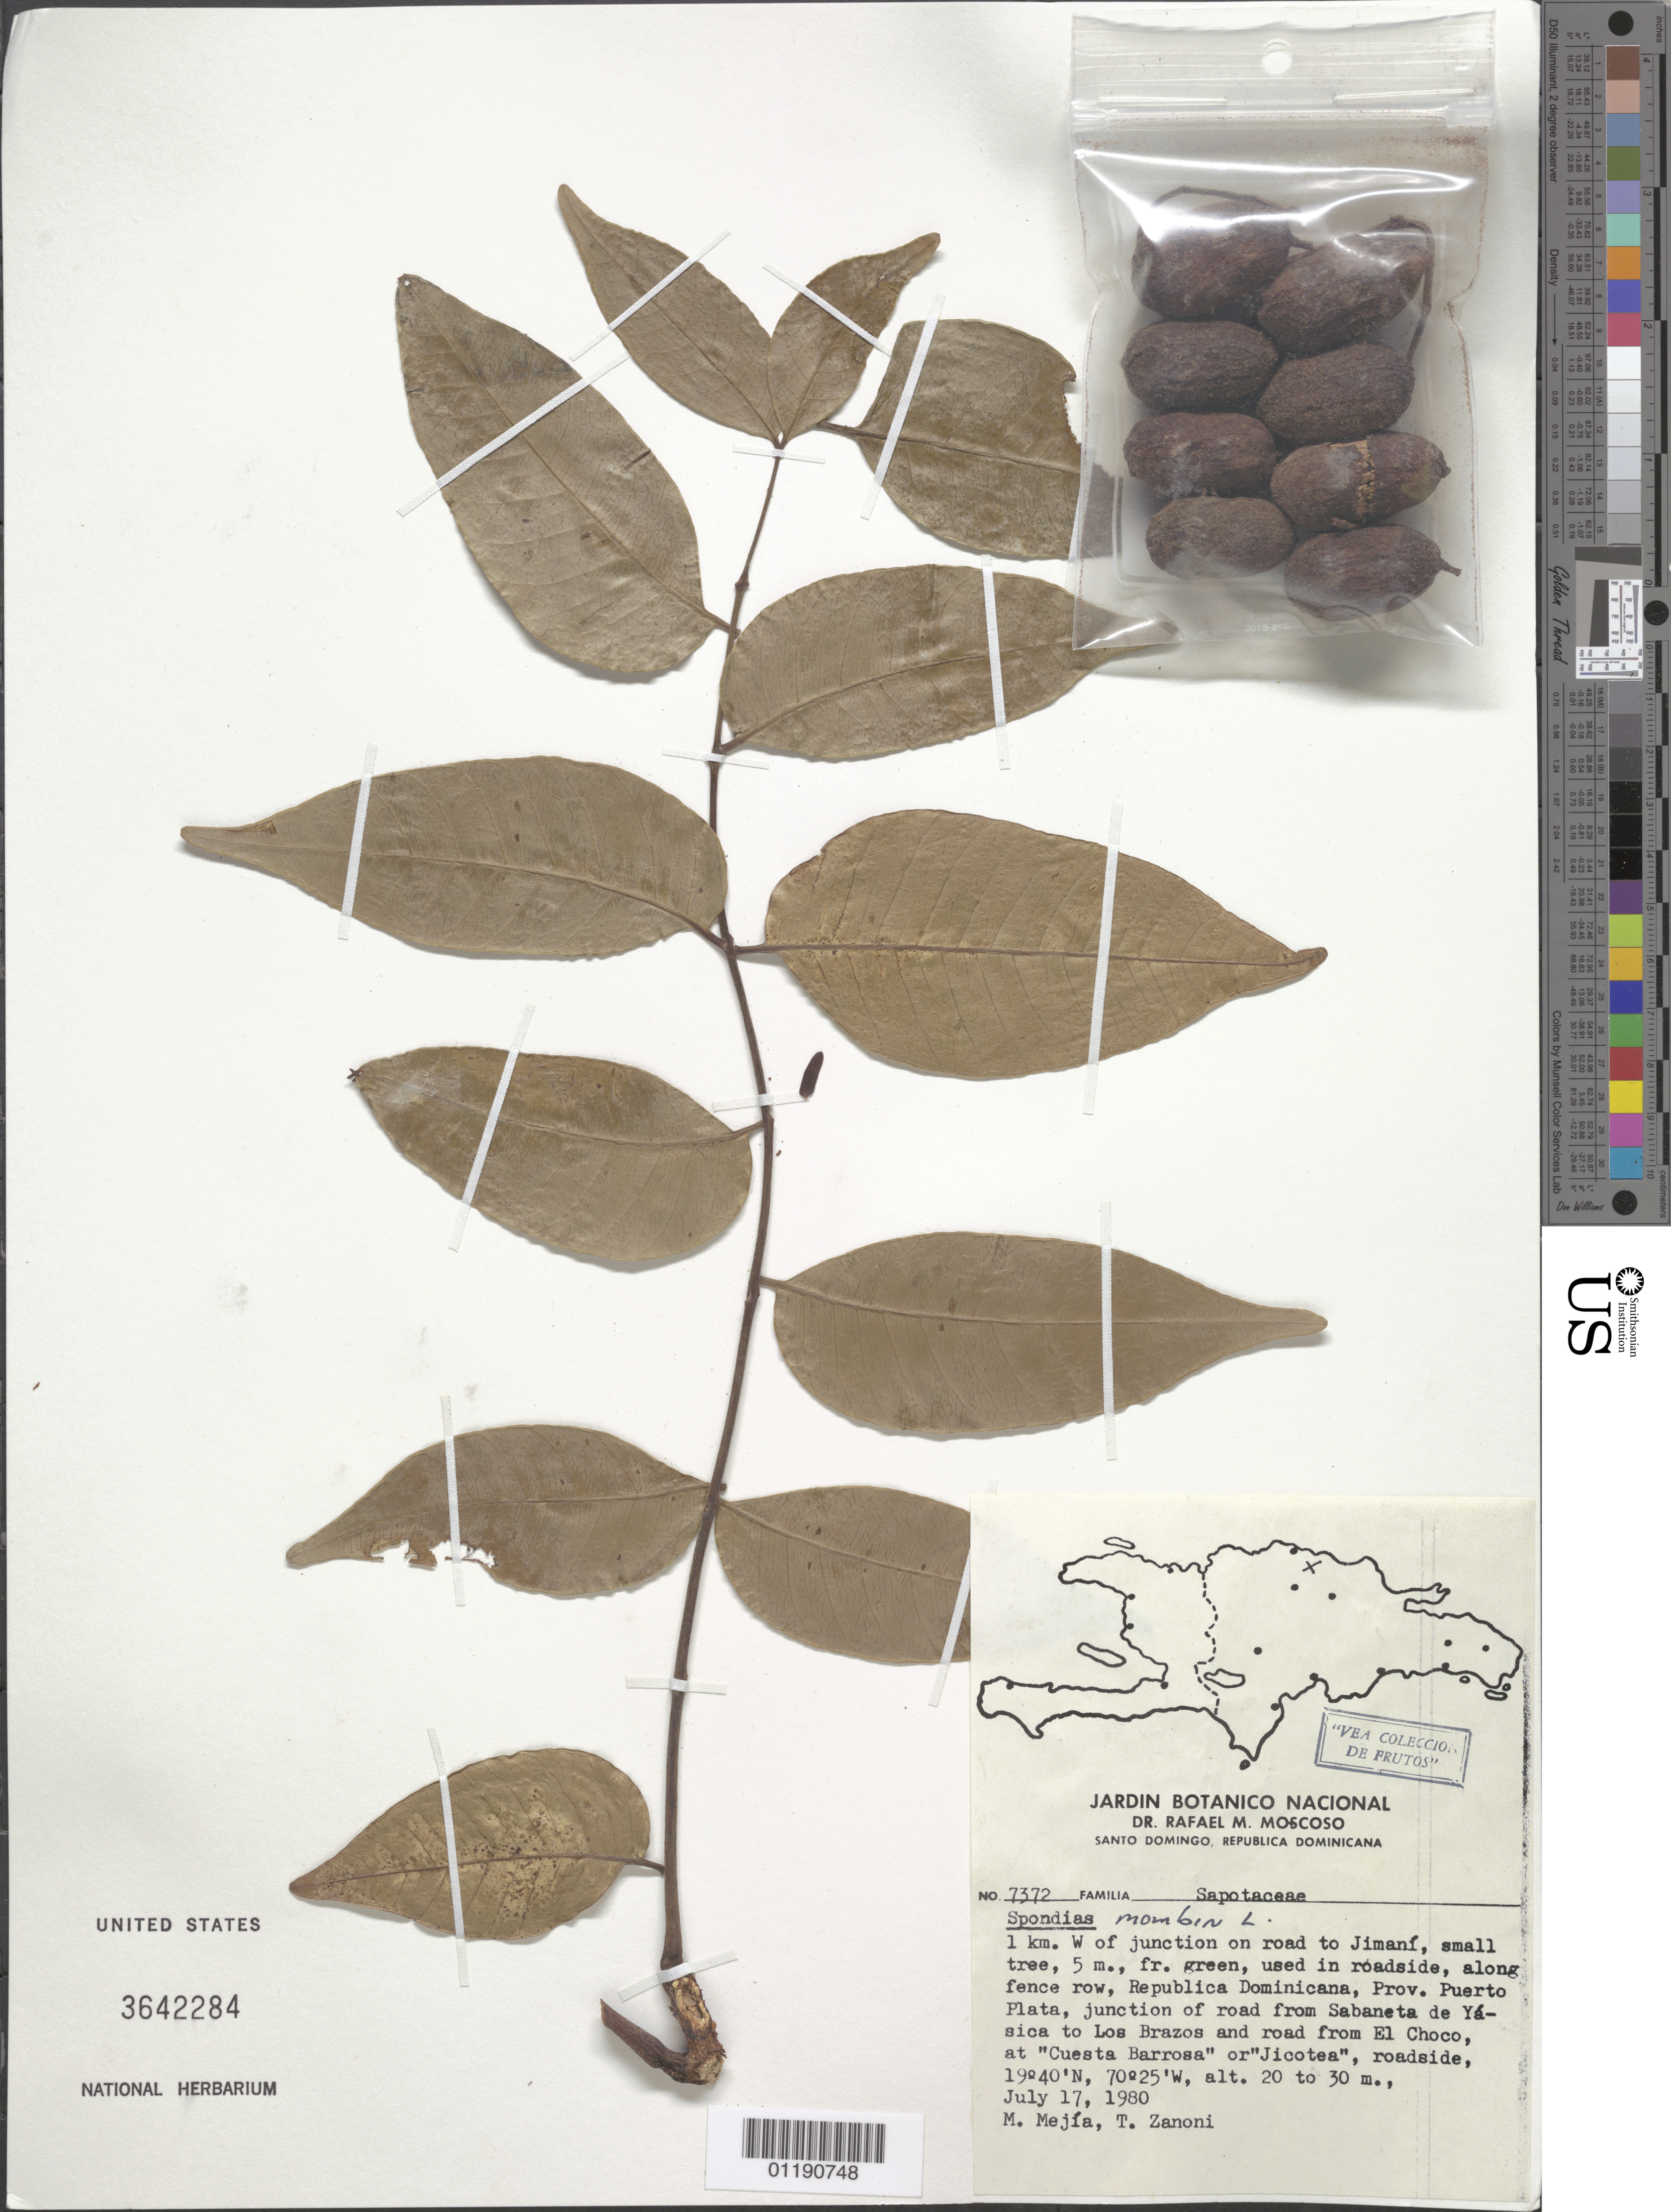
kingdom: Plantae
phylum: Tracheophyta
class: Magnoliopsida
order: Sapindales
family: Anacardiaceae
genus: Spondias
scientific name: Spondias mombin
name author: L.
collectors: M. Mejia & T. A. Zanoni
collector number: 7372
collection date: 1980-07-17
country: Dominican Republic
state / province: Puerto Plata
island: Hispaniola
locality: junction of the road from Sabaneta de Yásica to Lose Brazos and road from El Choco, at "Cuesta Barrosa" or "Jicotea", roadside.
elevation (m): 20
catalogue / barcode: US 3642284